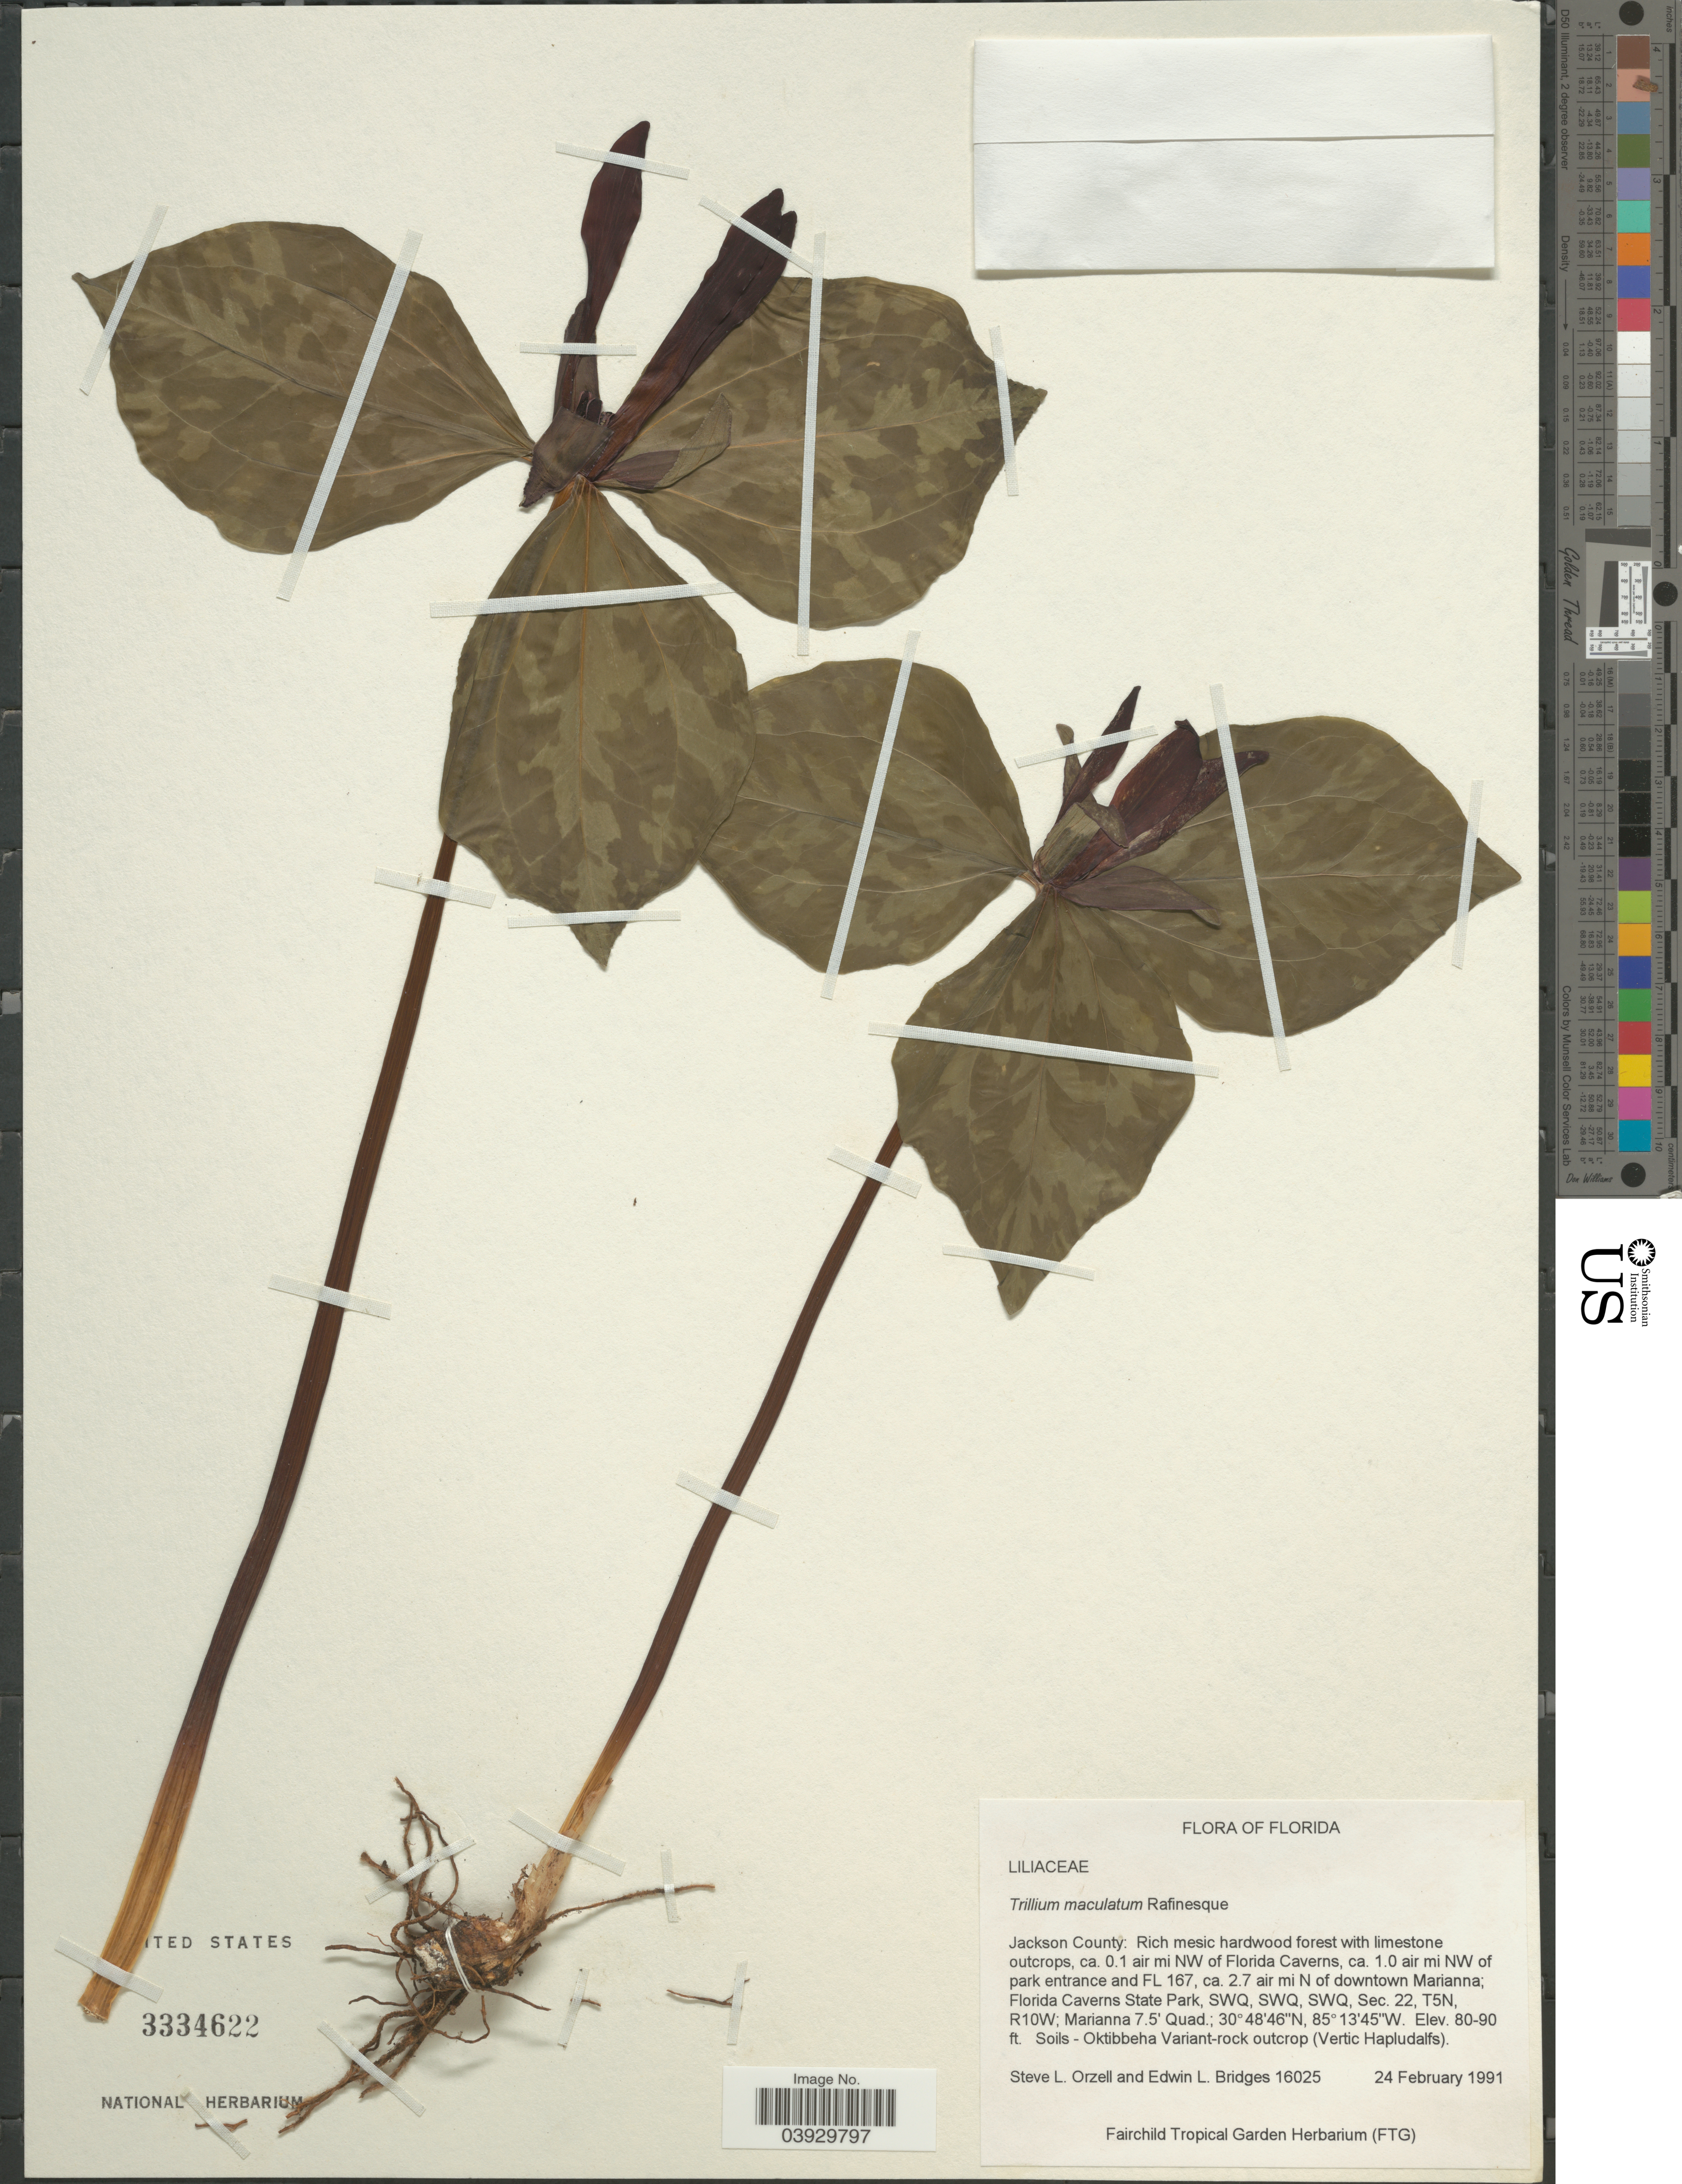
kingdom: Plantae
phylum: Tracheophyta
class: Liliopsida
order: Liliales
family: Melanthiaceae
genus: Trillium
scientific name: Trillium maculatum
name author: Raf.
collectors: S. Orzell & E. Bridges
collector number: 16025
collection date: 1991-02-24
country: United States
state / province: Florida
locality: Jackson County: ca. 0.1 air mi NW of Florida Caverns, ca. 1.0 air mi NW of park entrance and FL 167, ca. 2.7 air mi N of downtown Marianna; Florida Caverns State Park, SWQ, SWQ, SWQ, Sec. 22, T5N, R10W; Marianna 7.5' Quad.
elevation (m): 24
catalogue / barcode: US 3334622